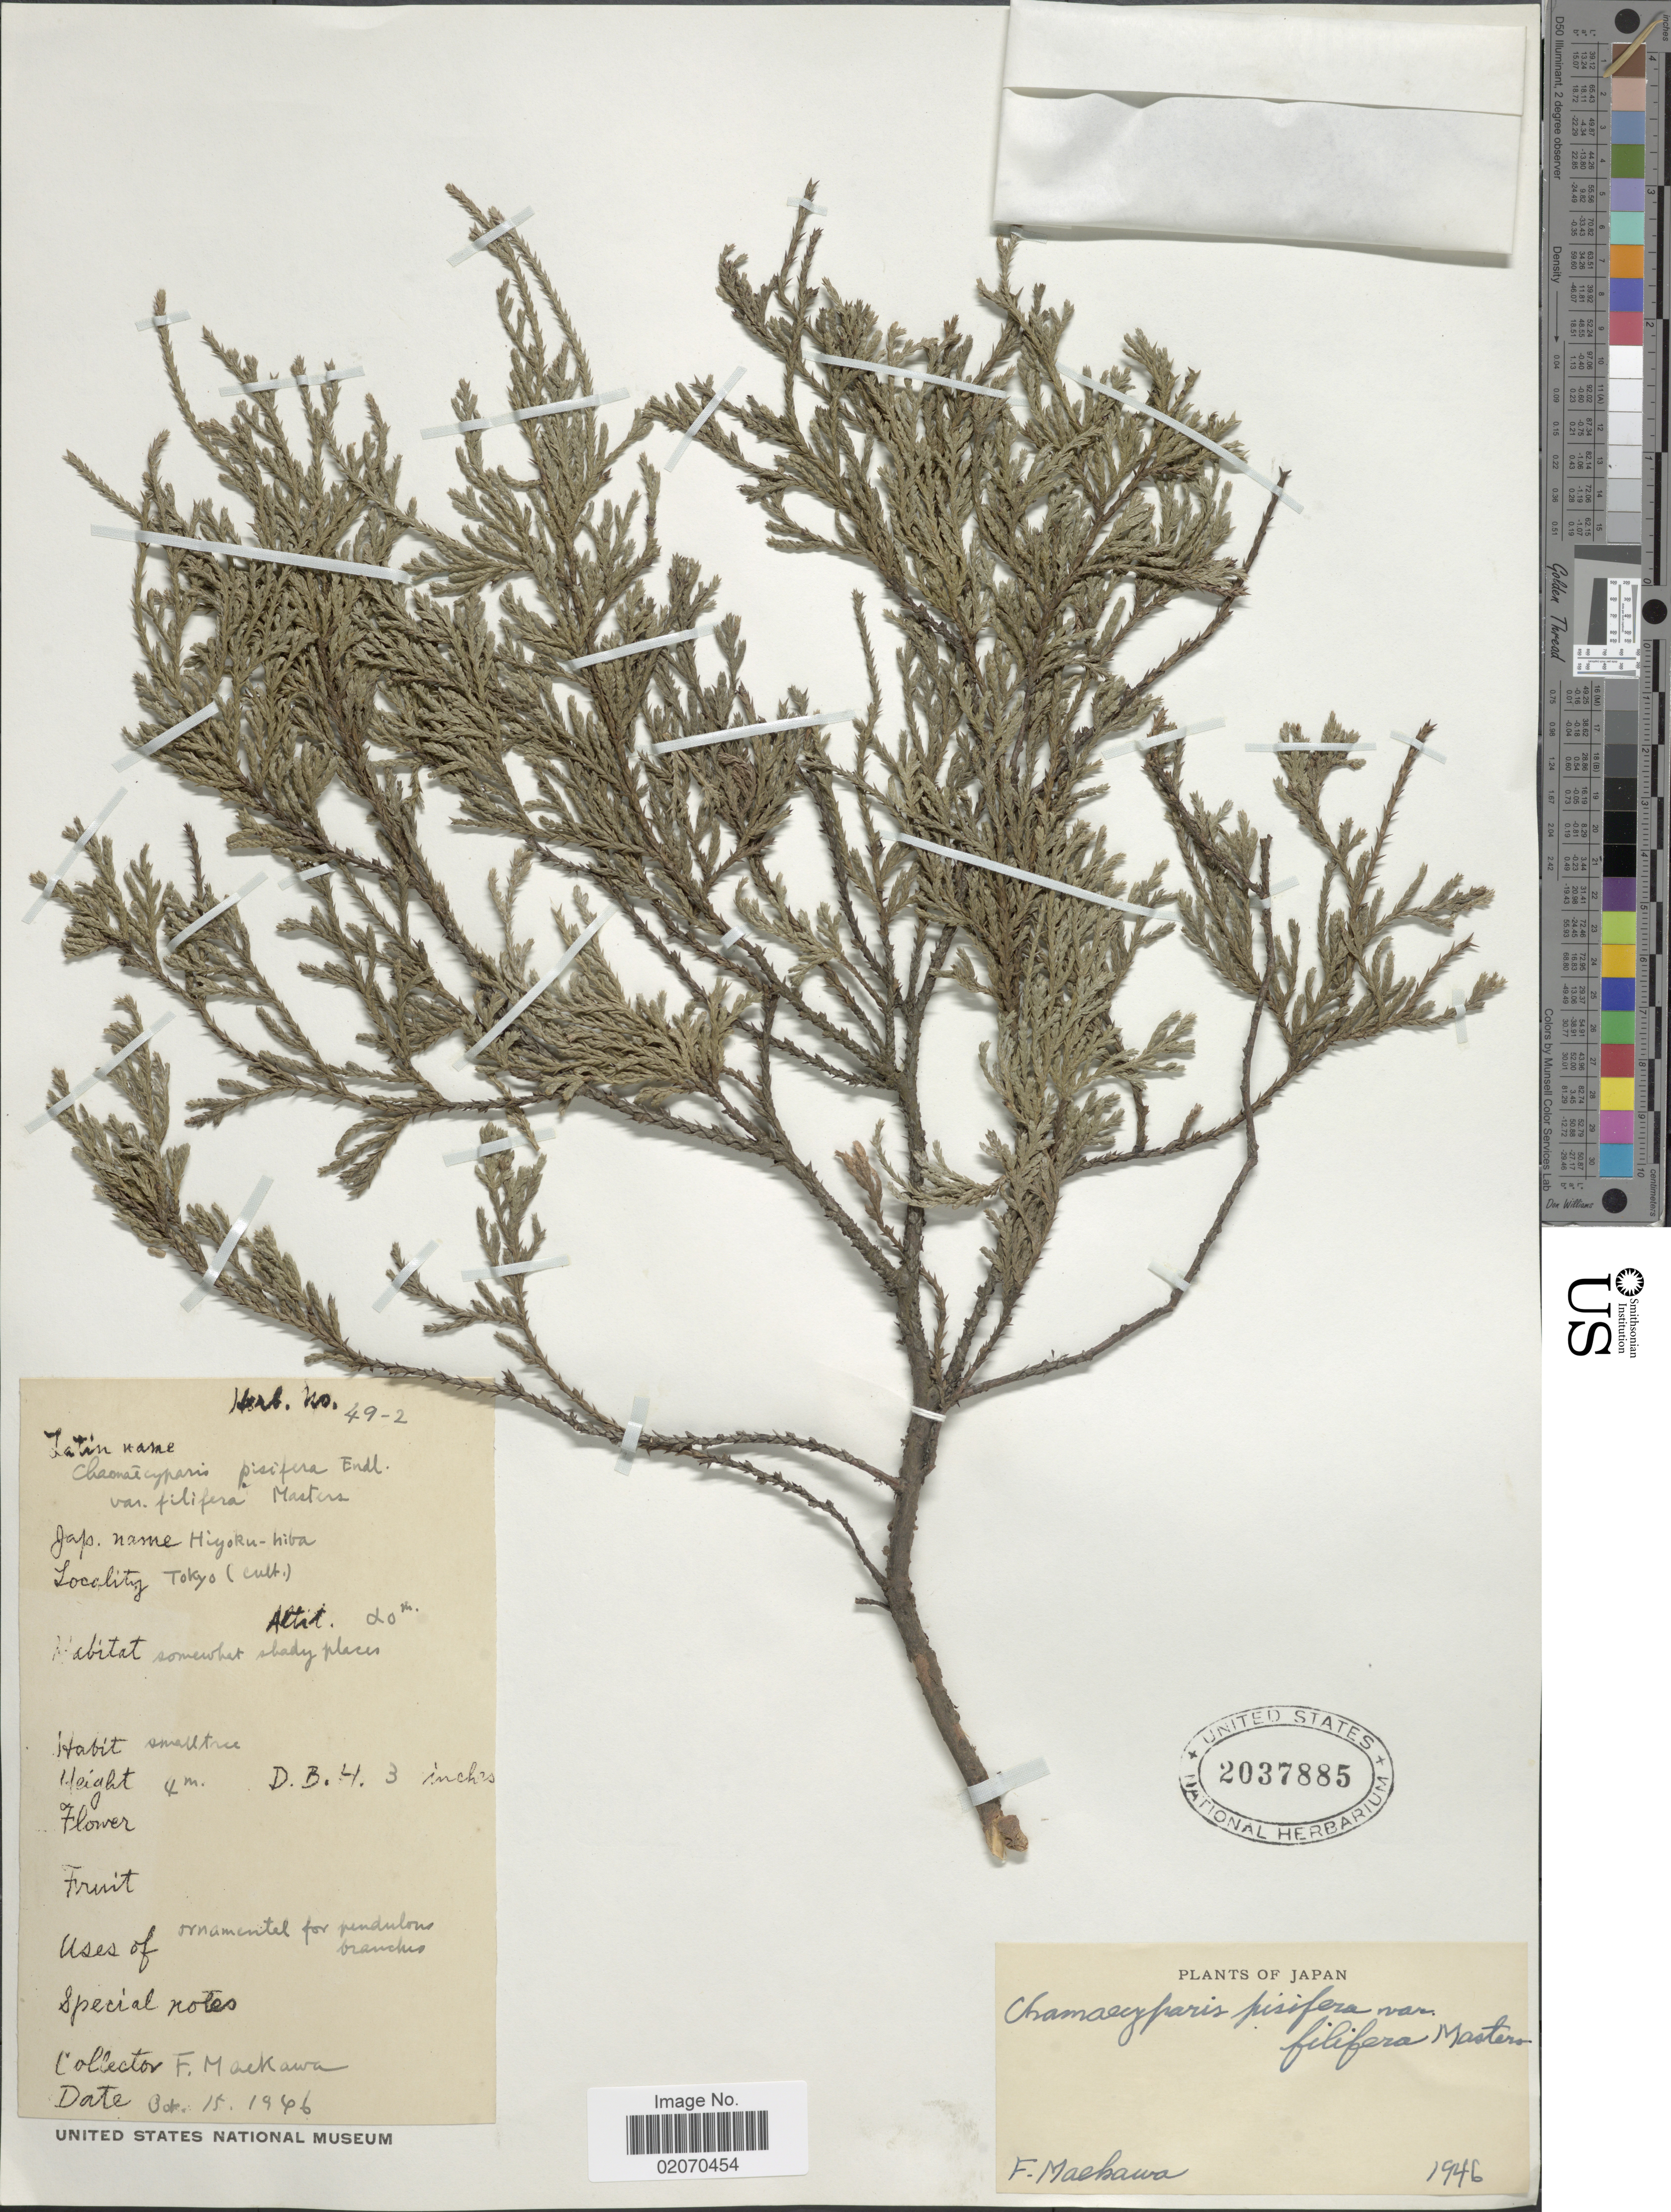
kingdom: Plantae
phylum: Tracheophyta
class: Pinopsida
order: Pinales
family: Cupressaceae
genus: Chamaecyparis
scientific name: Chamaecyparis pisifera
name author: (Siebold & Zucc.) Endl.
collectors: F. Maekawa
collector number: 49-2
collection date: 1946-10-15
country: Japan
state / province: Tokyo, Federal City of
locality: Tokyo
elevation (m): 20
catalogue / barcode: US 2037885